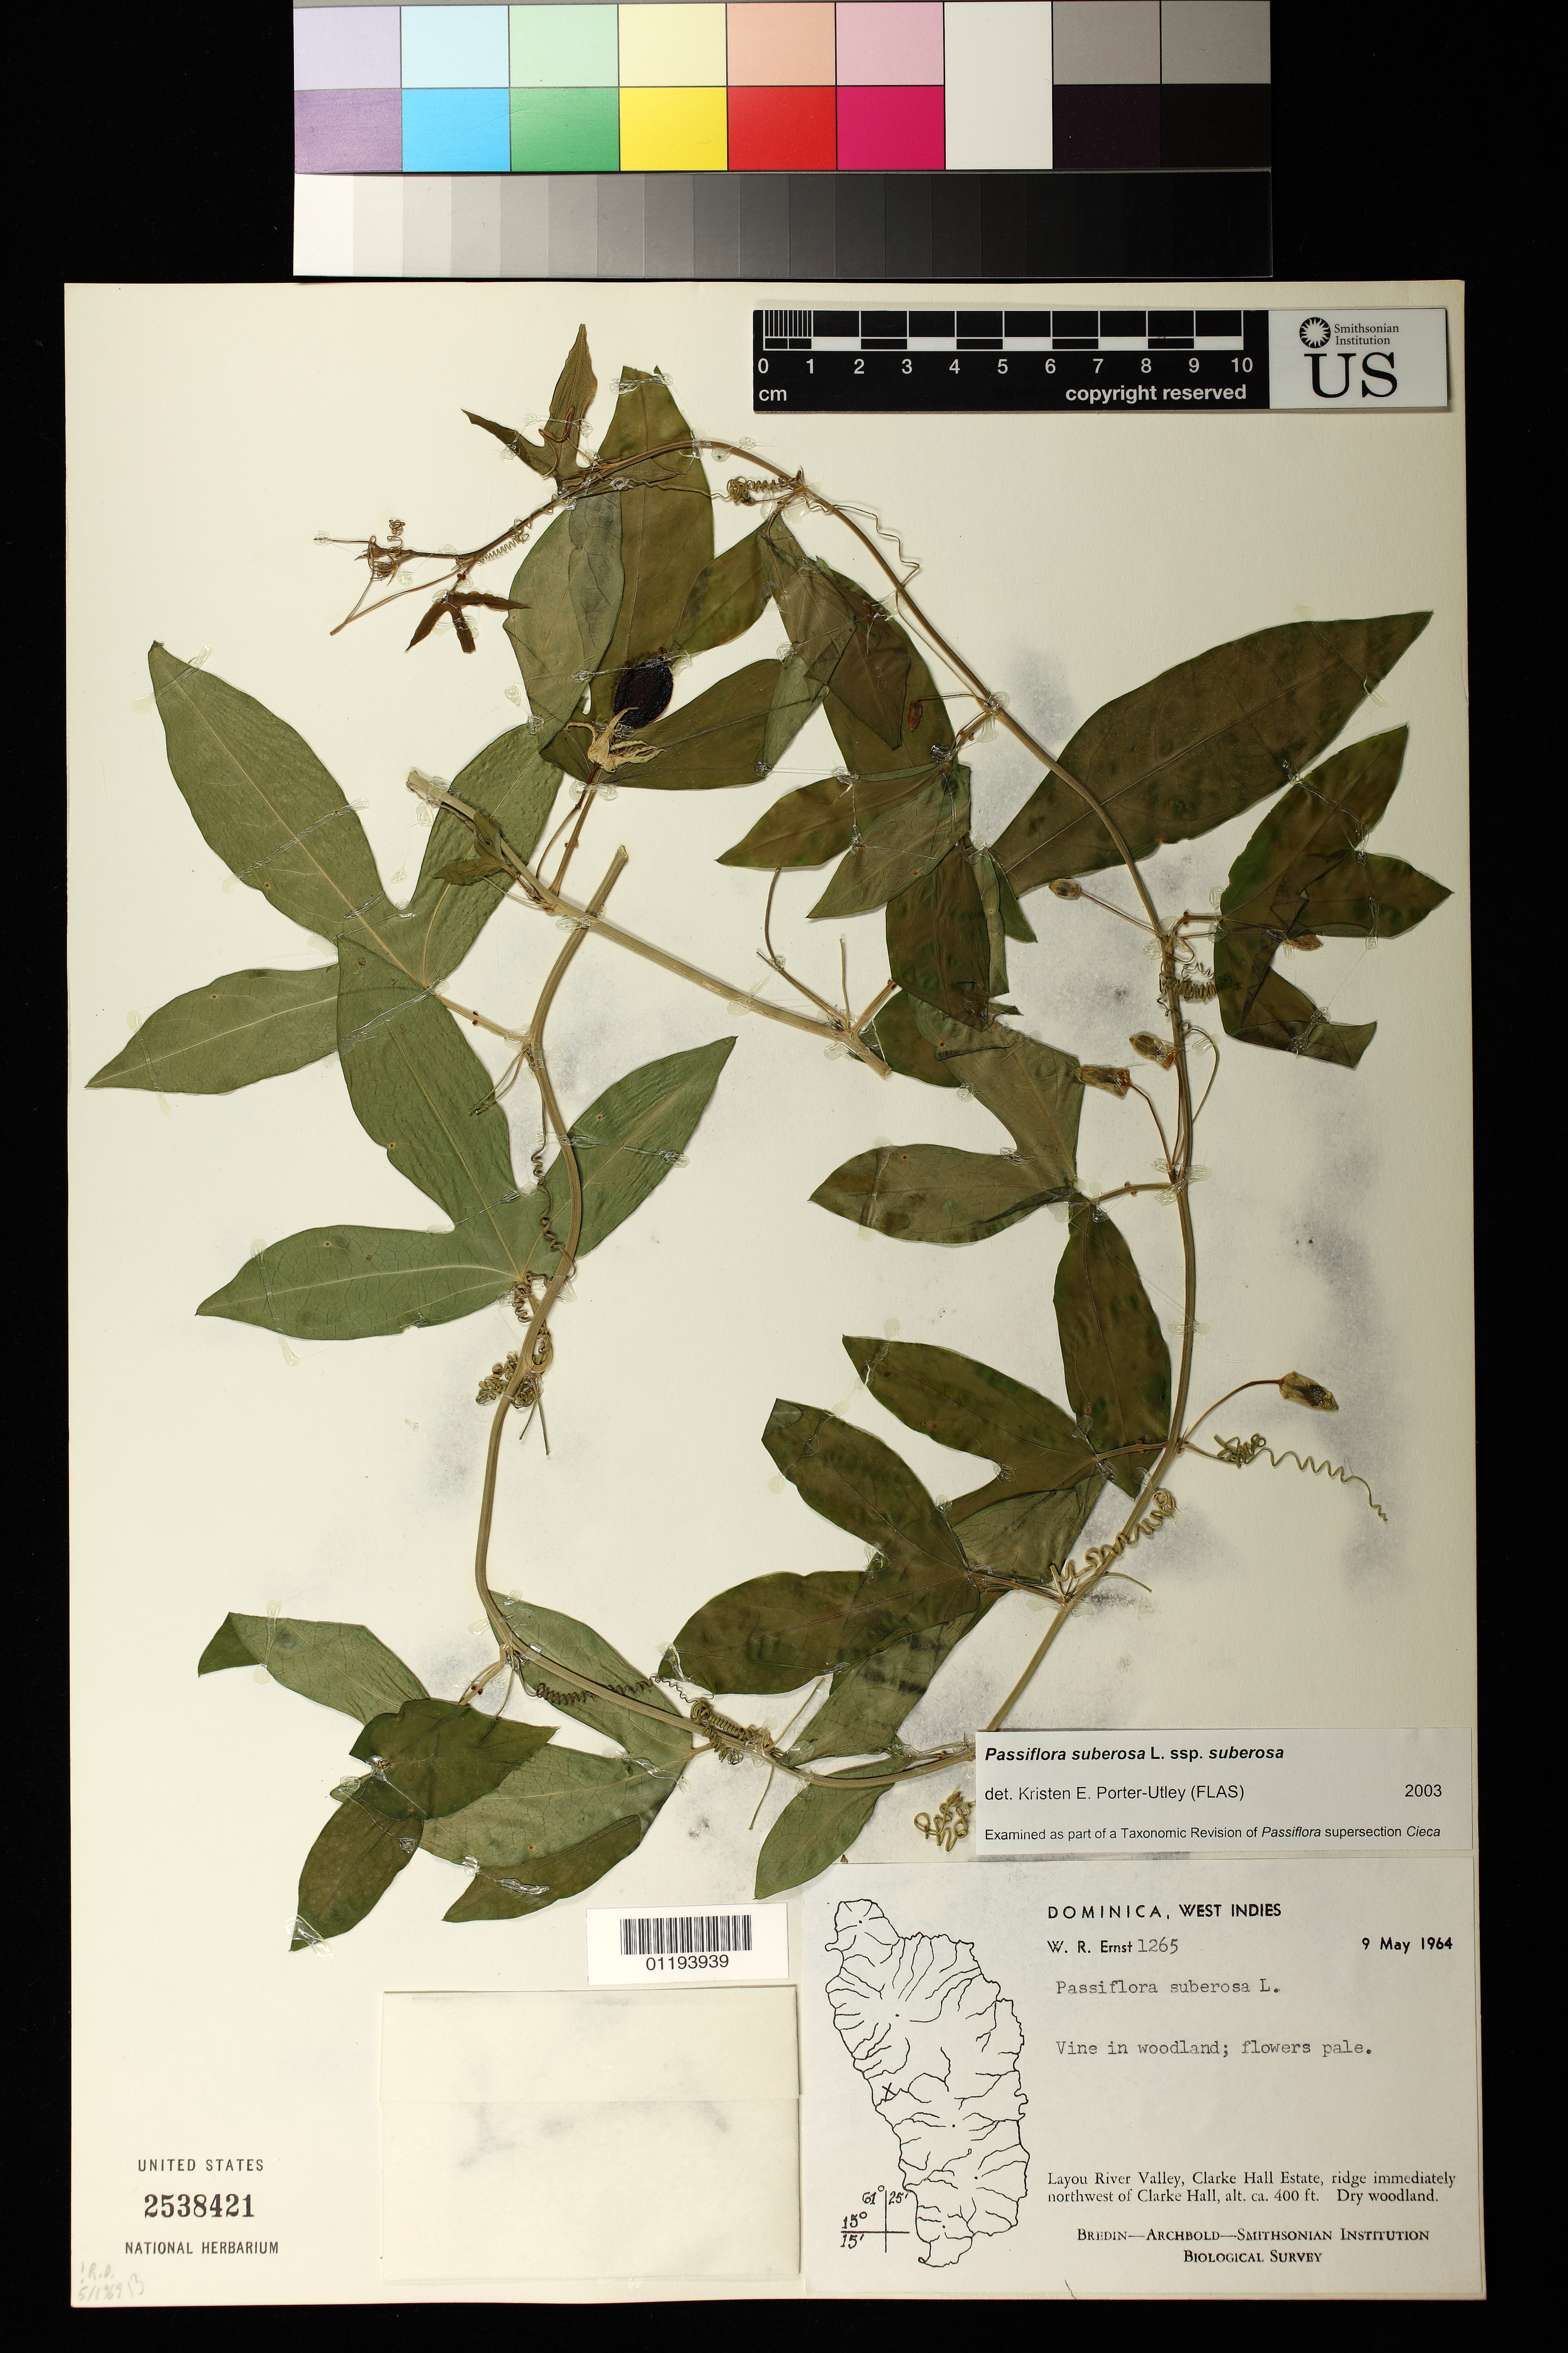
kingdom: Plantae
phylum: Tracheophyta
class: Magnoliopsida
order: Malpighiales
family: Passifloraceae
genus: Passiflora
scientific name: Passiflora suberosa subsp. suberosa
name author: L.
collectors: W. R. Ernst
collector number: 1265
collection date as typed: May 9 1964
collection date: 1964-05-09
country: Dominica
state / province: St. Joseph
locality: Layou River Valley, Clarke Hall Estate ridge immediately northwest of Clarke Hall.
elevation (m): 183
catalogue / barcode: US 2538421